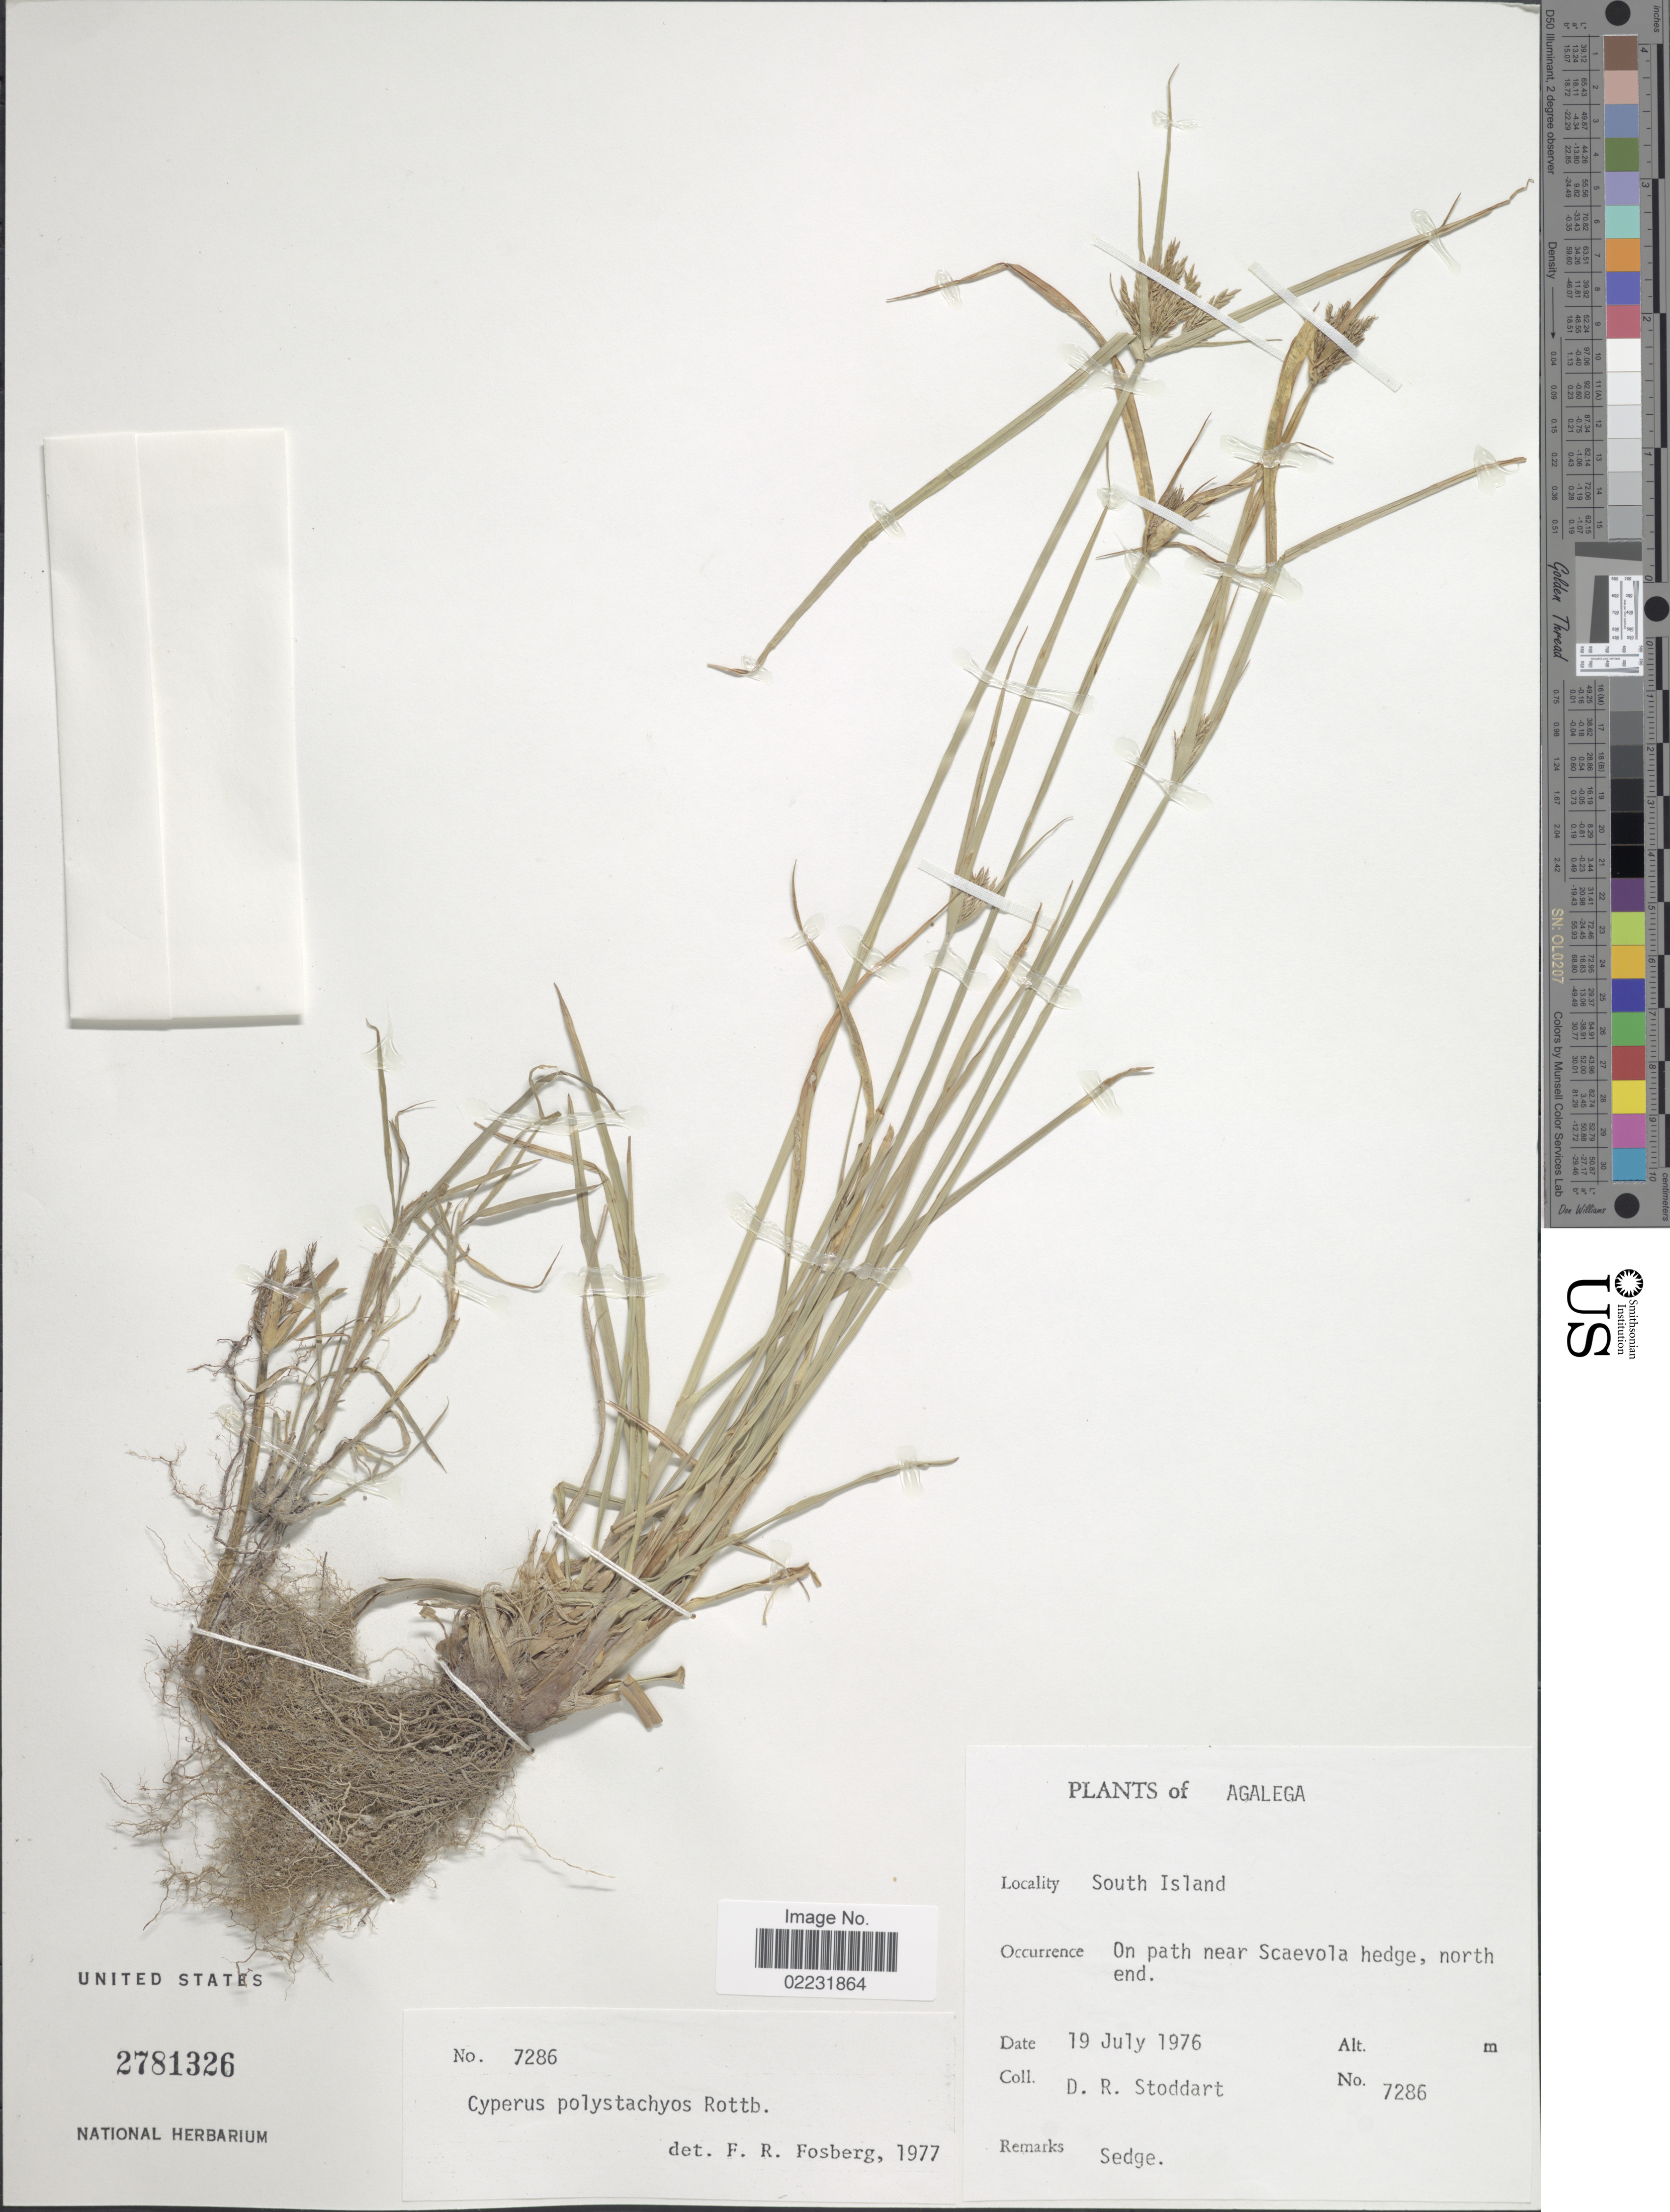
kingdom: Plantae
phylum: Tracheophyta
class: Liliopsida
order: Poales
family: Cyperaceae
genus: Cyperus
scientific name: Cyperus polystachyos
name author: Rottb.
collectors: D. R. Stoddart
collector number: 7286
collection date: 1976-07-19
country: Mauritius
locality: Agalega, South Island, on path near Scaevola hedge, north end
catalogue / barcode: US 2781326